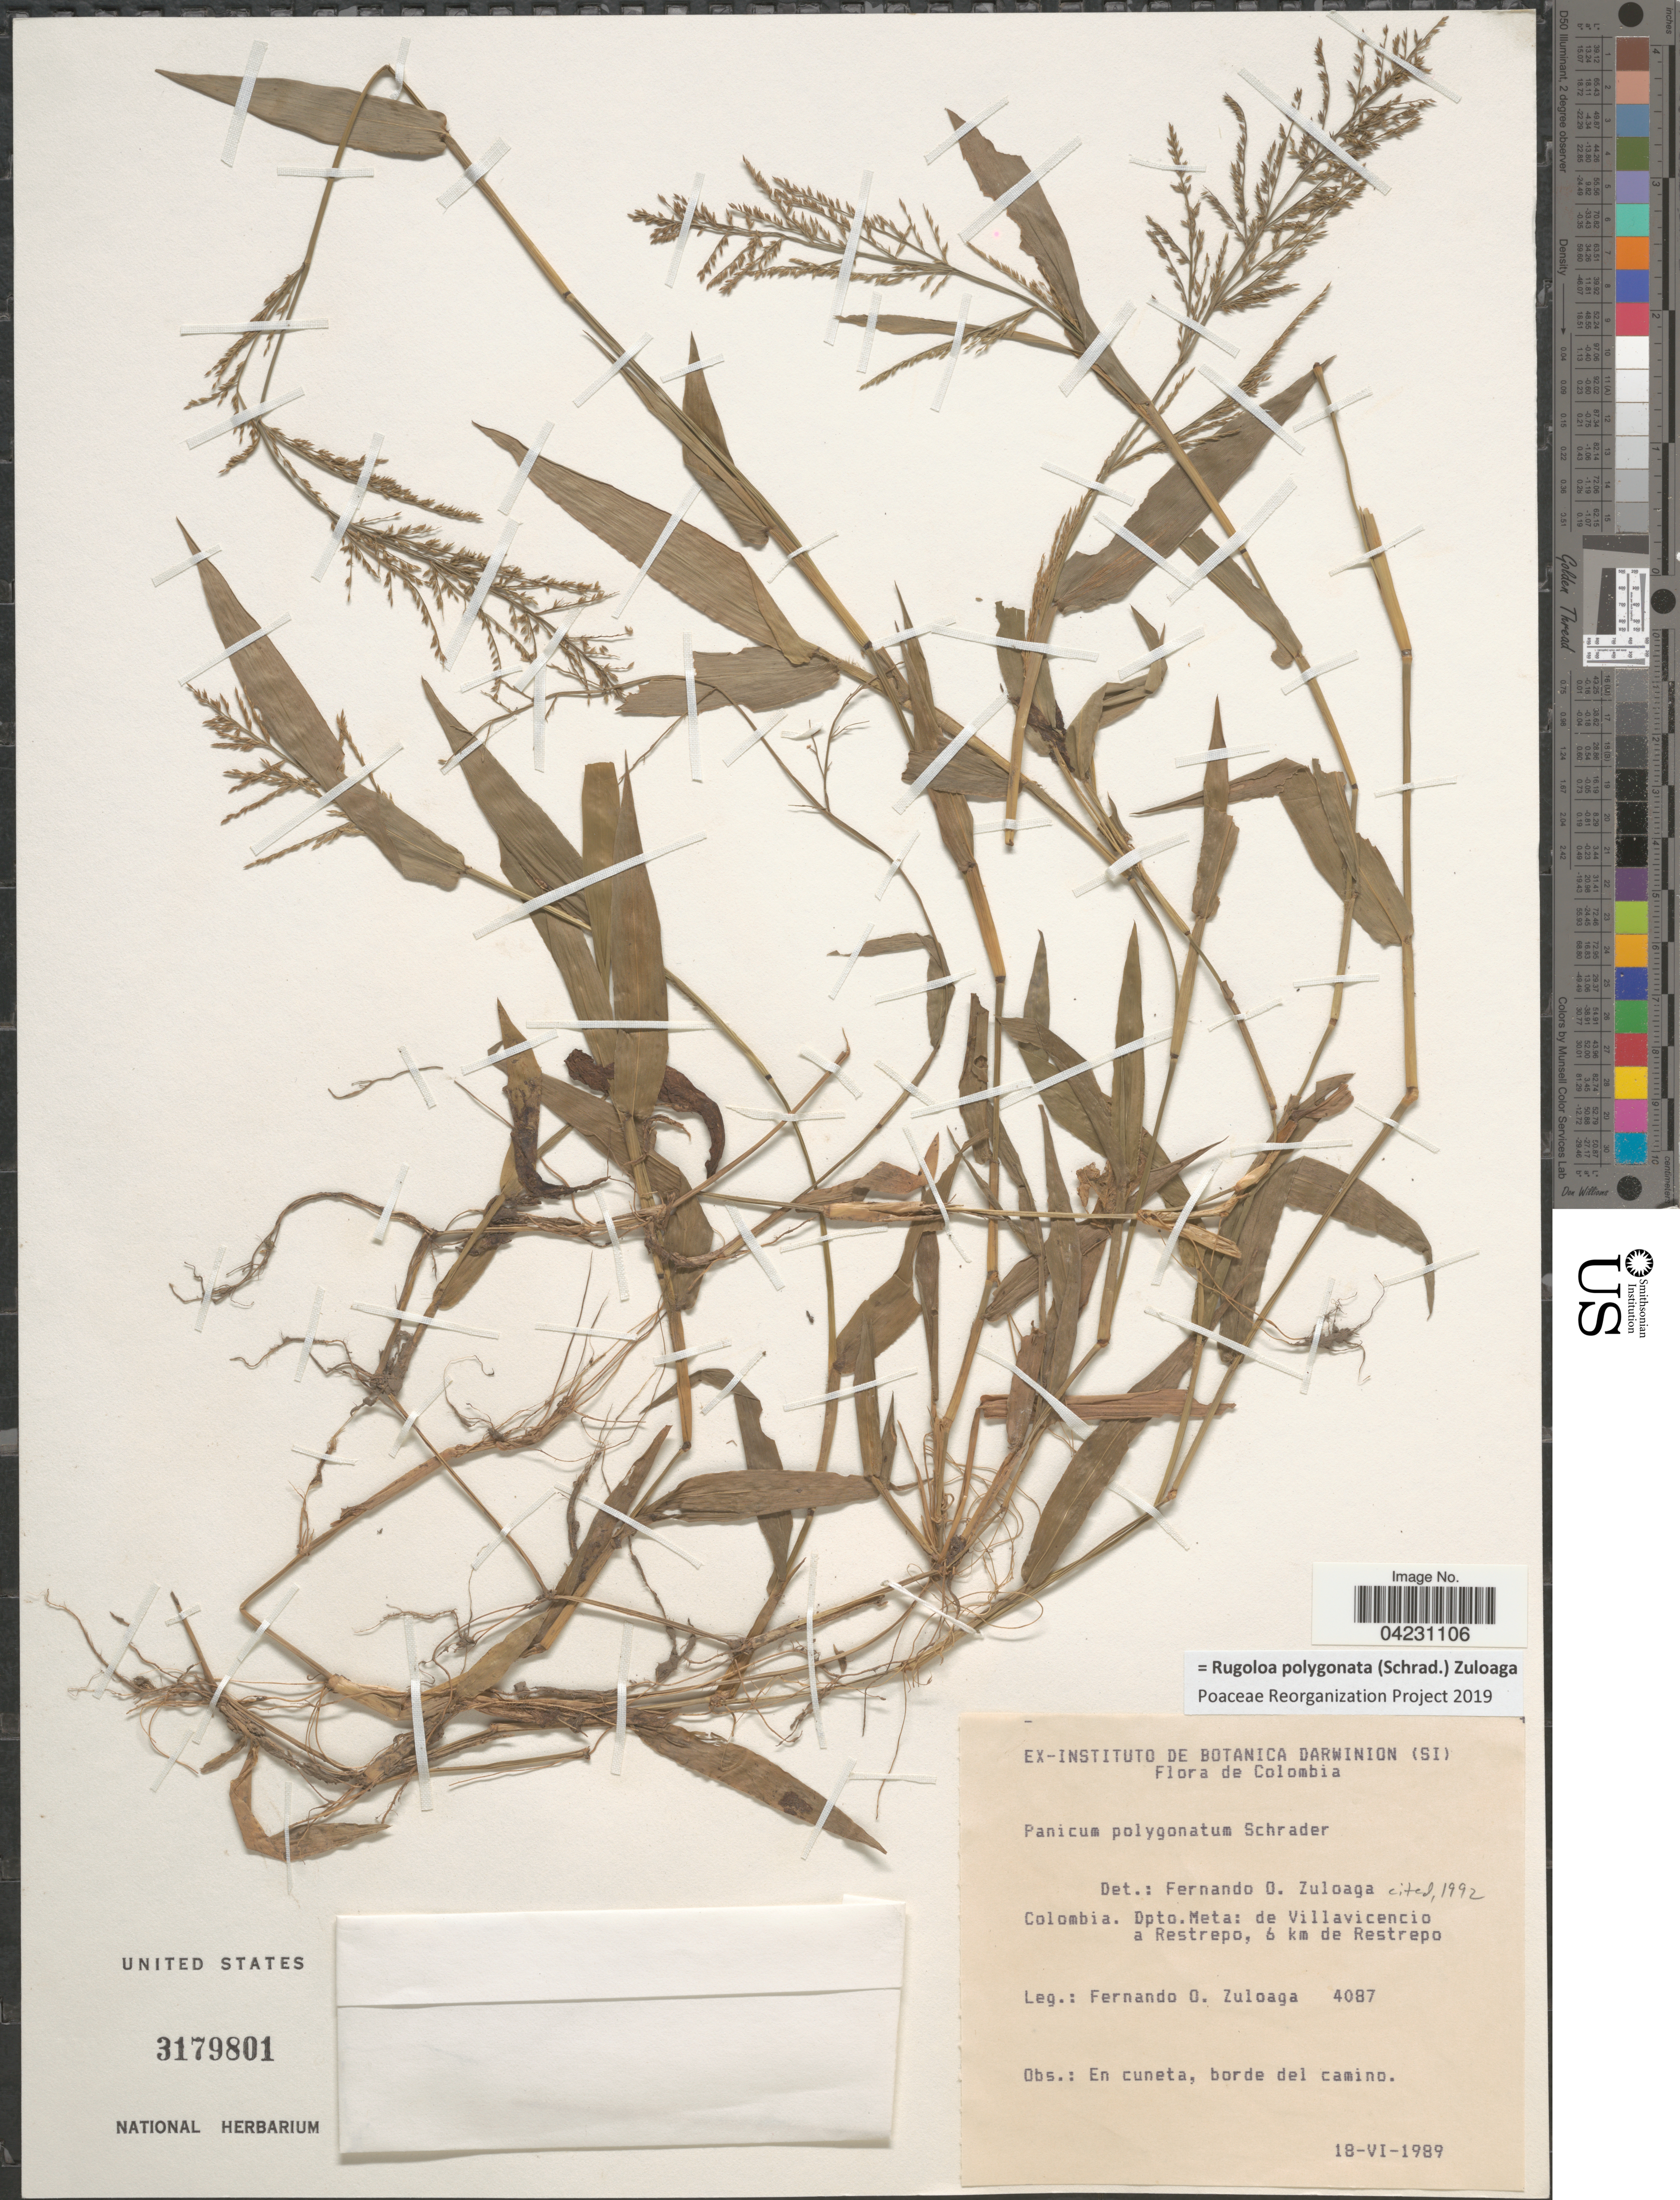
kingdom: Plantae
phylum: Tracheophyta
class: Liliopsida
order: Poales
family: Poaceae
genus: Rugoloa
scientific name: Rugoloa polygonata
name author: (Schrad.) Zuloaga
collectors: F. O. Zuloaga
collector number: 4087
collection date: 1989-06-18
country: Colombia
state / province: Meta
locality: Depto. Meta: de Villavicencio a Restrepo, 6 km de Restrepo.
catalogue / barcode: US 3179801